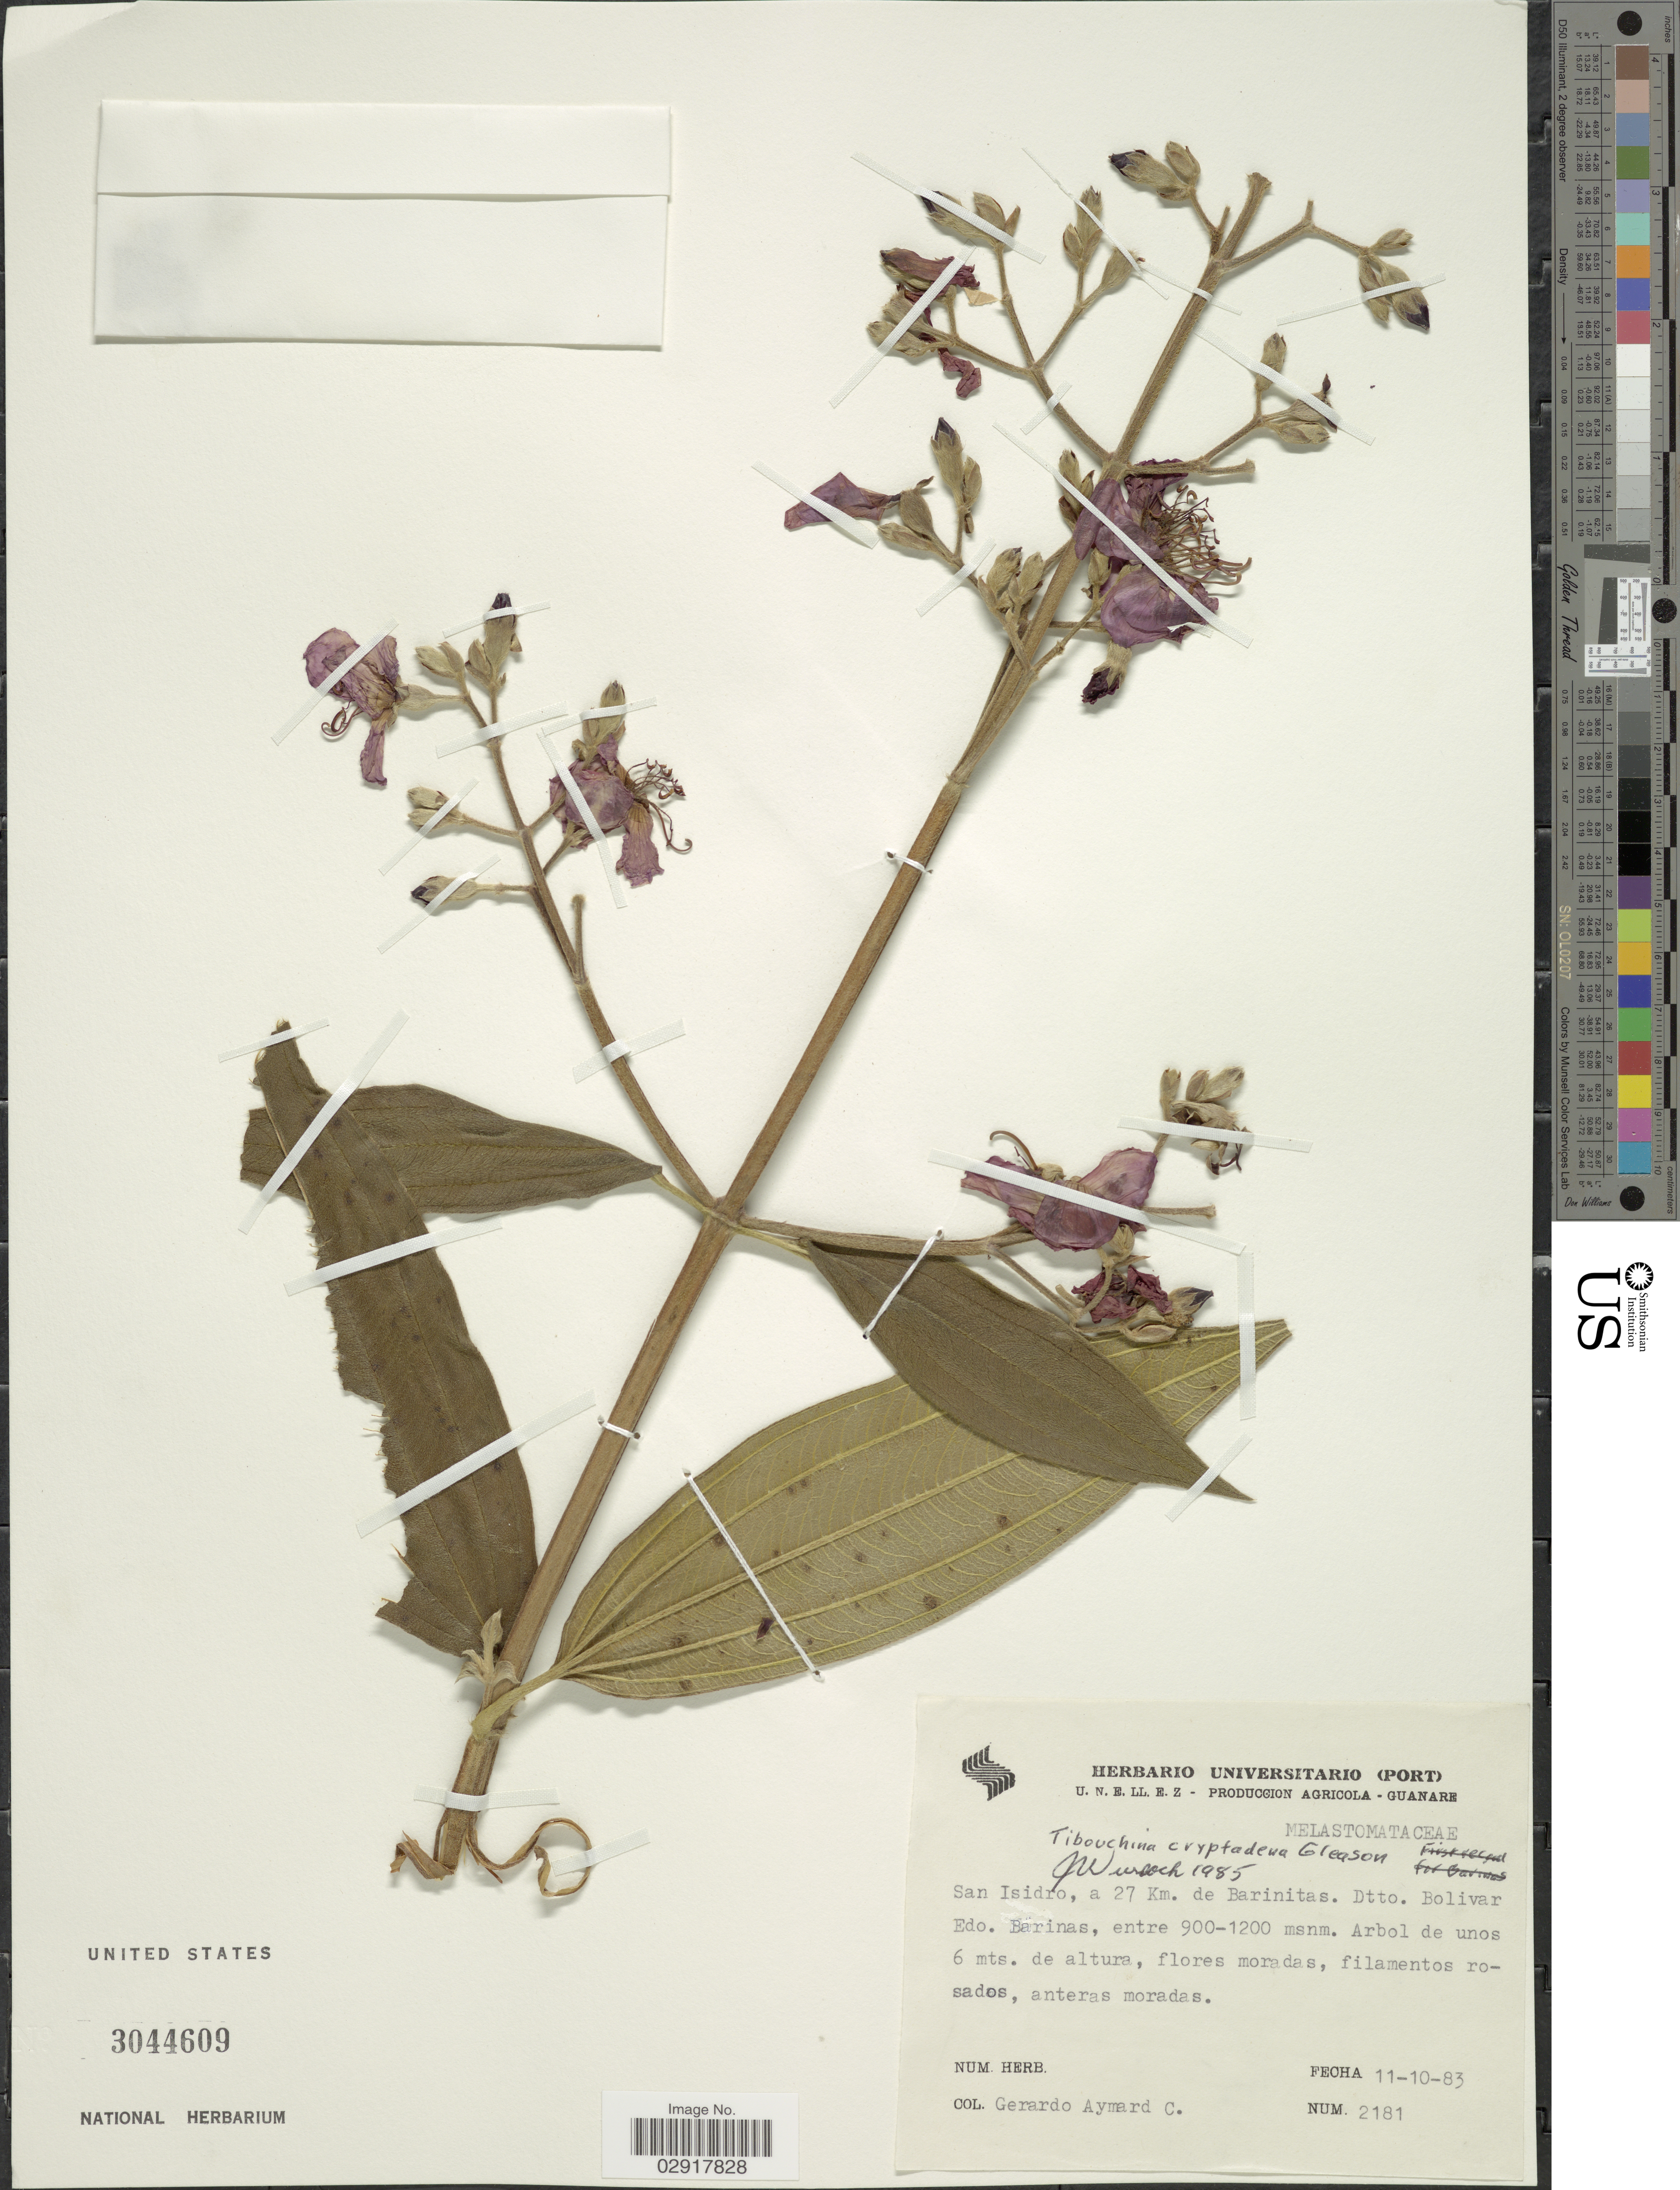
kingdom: Plantae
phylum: Tracheophyta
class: Magnoliopsida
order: Myrtales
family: Melastomataceae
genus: Pleroma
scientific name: Pleroma cryptadenum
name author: (Gleason) P.J.F. Guim. & Michelang.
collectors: G. A. Aymard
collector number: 2181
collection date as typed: Transcribed d/m/y: 11/10/83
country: Venezuela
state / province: Barinas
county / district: Bolívar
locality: San Isidro, a 27 Km. de Barinitas. Dtto. Bolivar. Edo. Barinas.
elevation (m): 900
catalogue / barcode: US 3044609